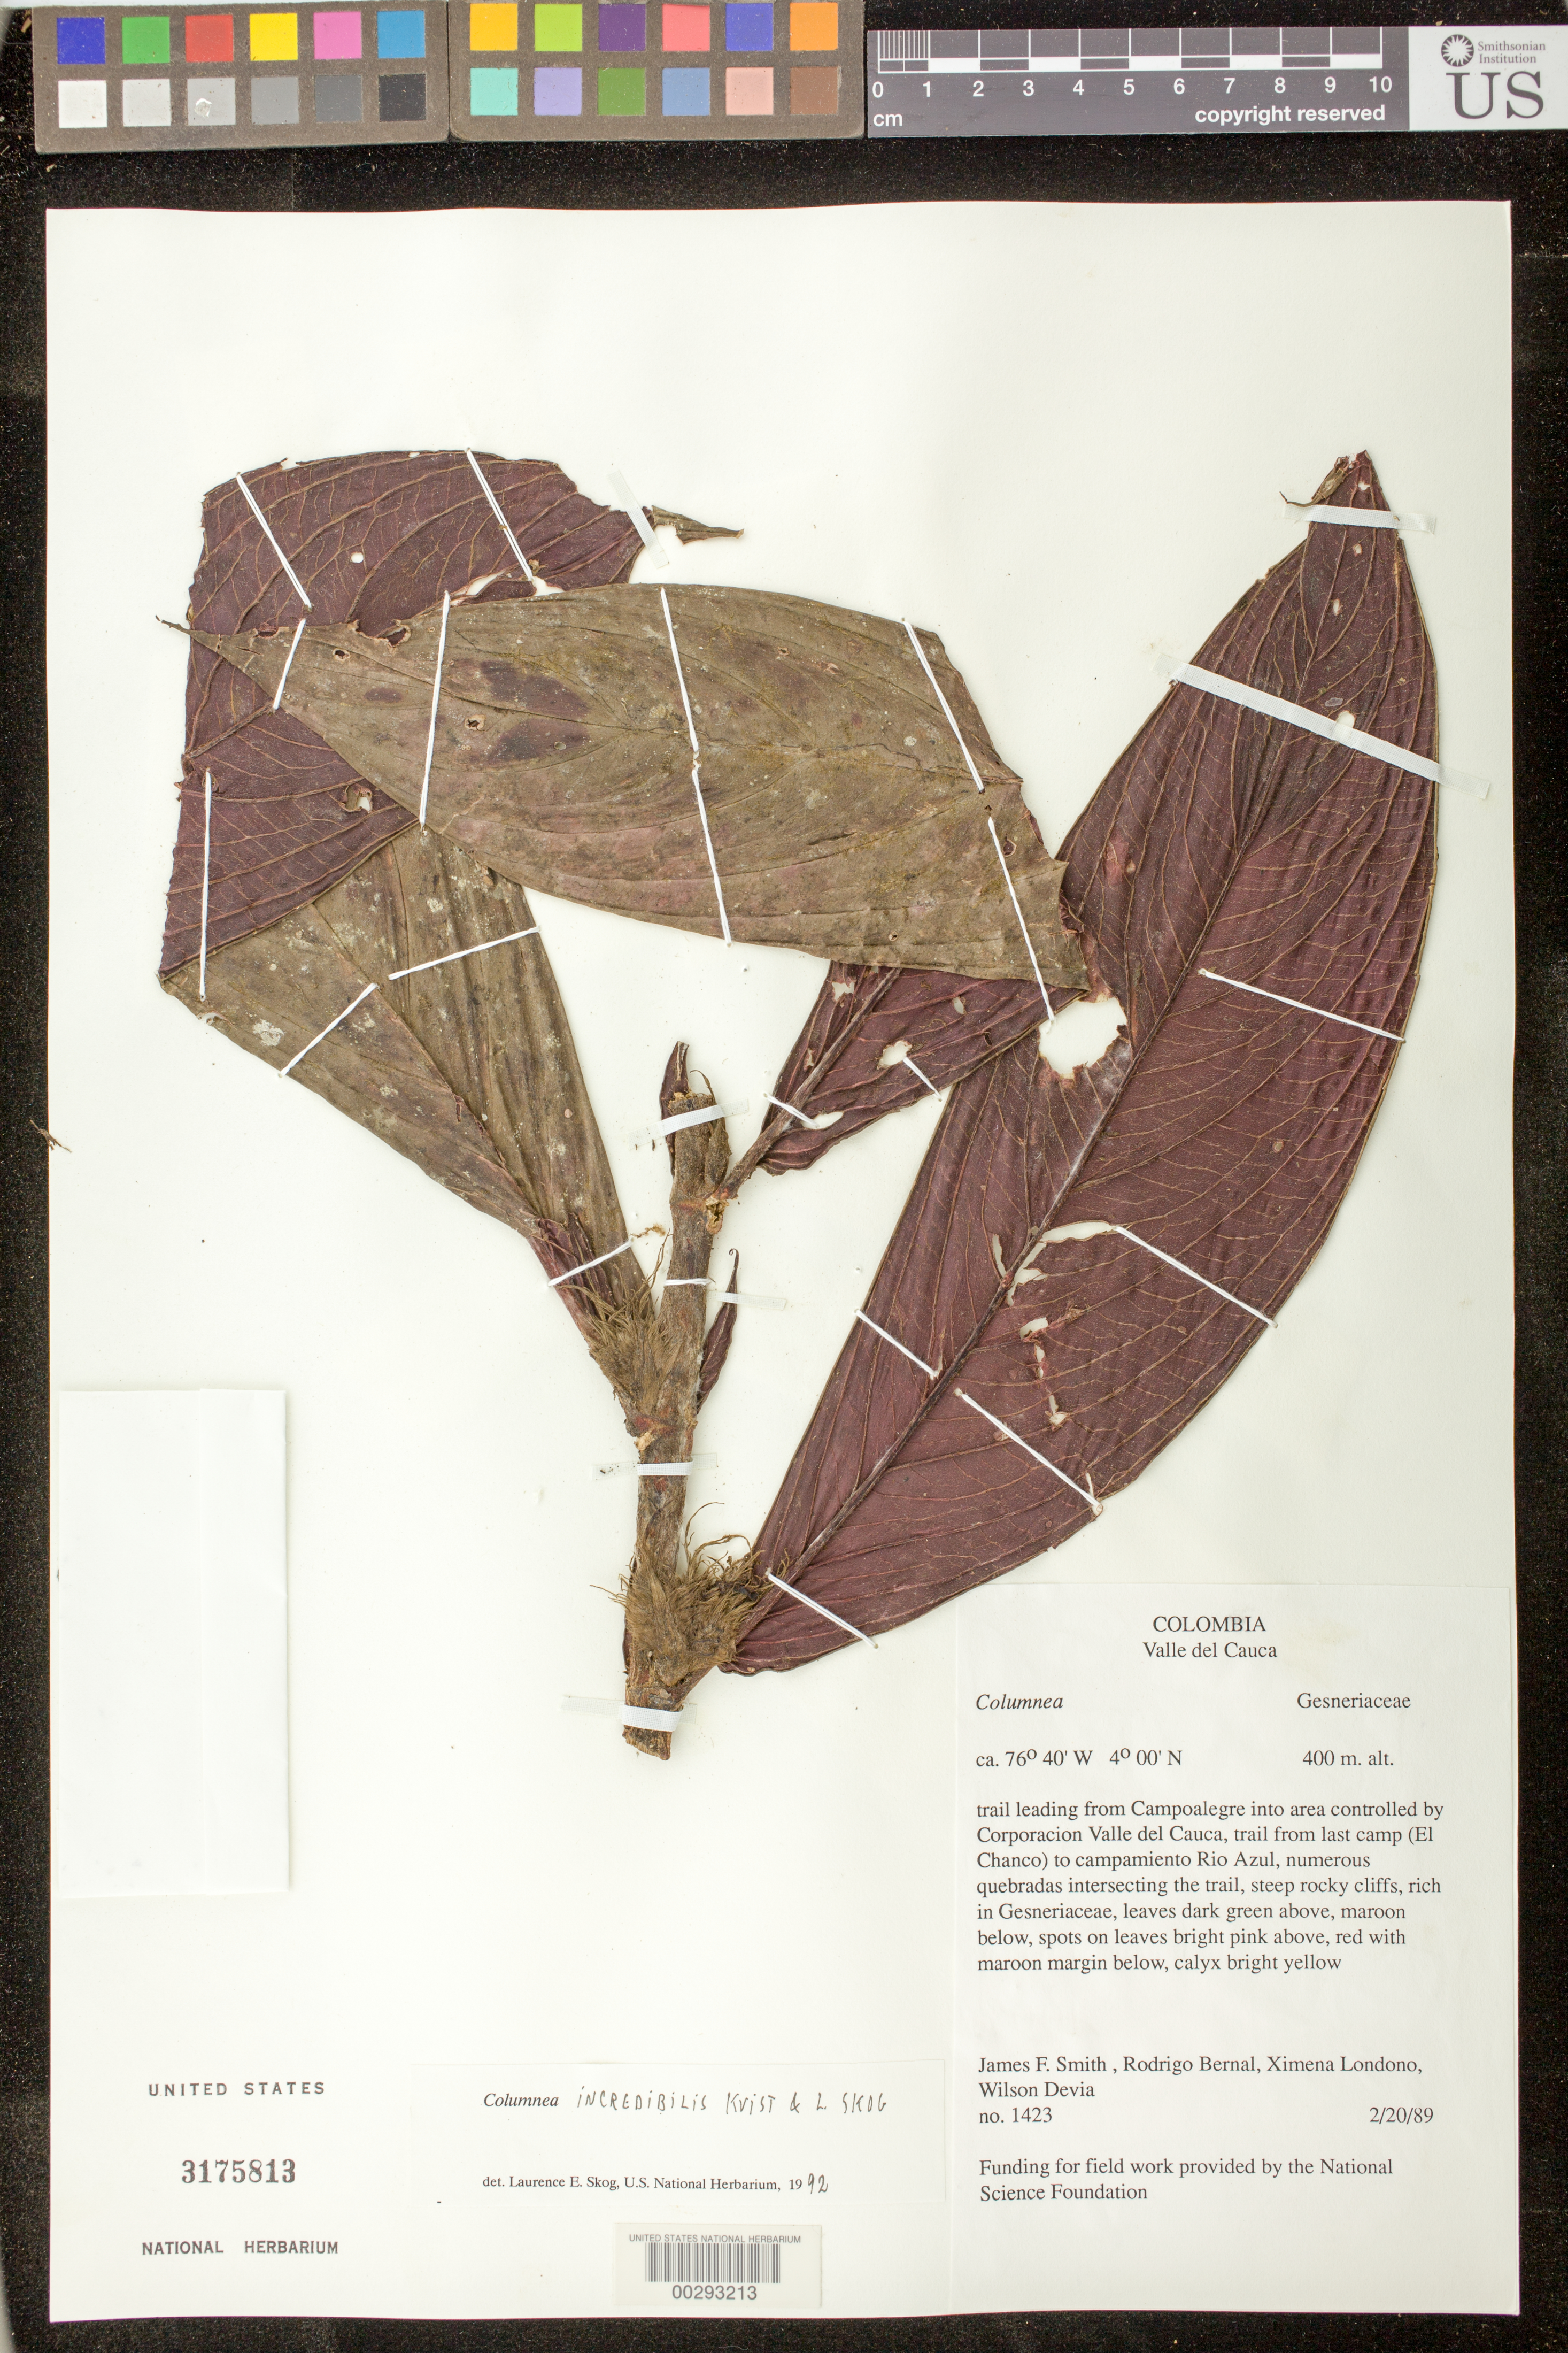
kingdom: Plantae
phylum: Tracheophyta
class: Magnoliopsida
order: Lamiales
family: Gesneriaceae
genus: Columnea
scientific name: Columnea incredibilis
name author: L.P. Kvist & L.E. Skog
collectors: J. Smith, R. Bernal, X. Londoño & W. Devia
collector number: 1423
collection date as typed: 20 Feb 1989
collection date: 1989-02-20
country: Colombia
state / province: Valle del Cauca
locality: From Campoalegre in area of Corporacion Valle del Cauca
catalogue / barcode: US 3175813